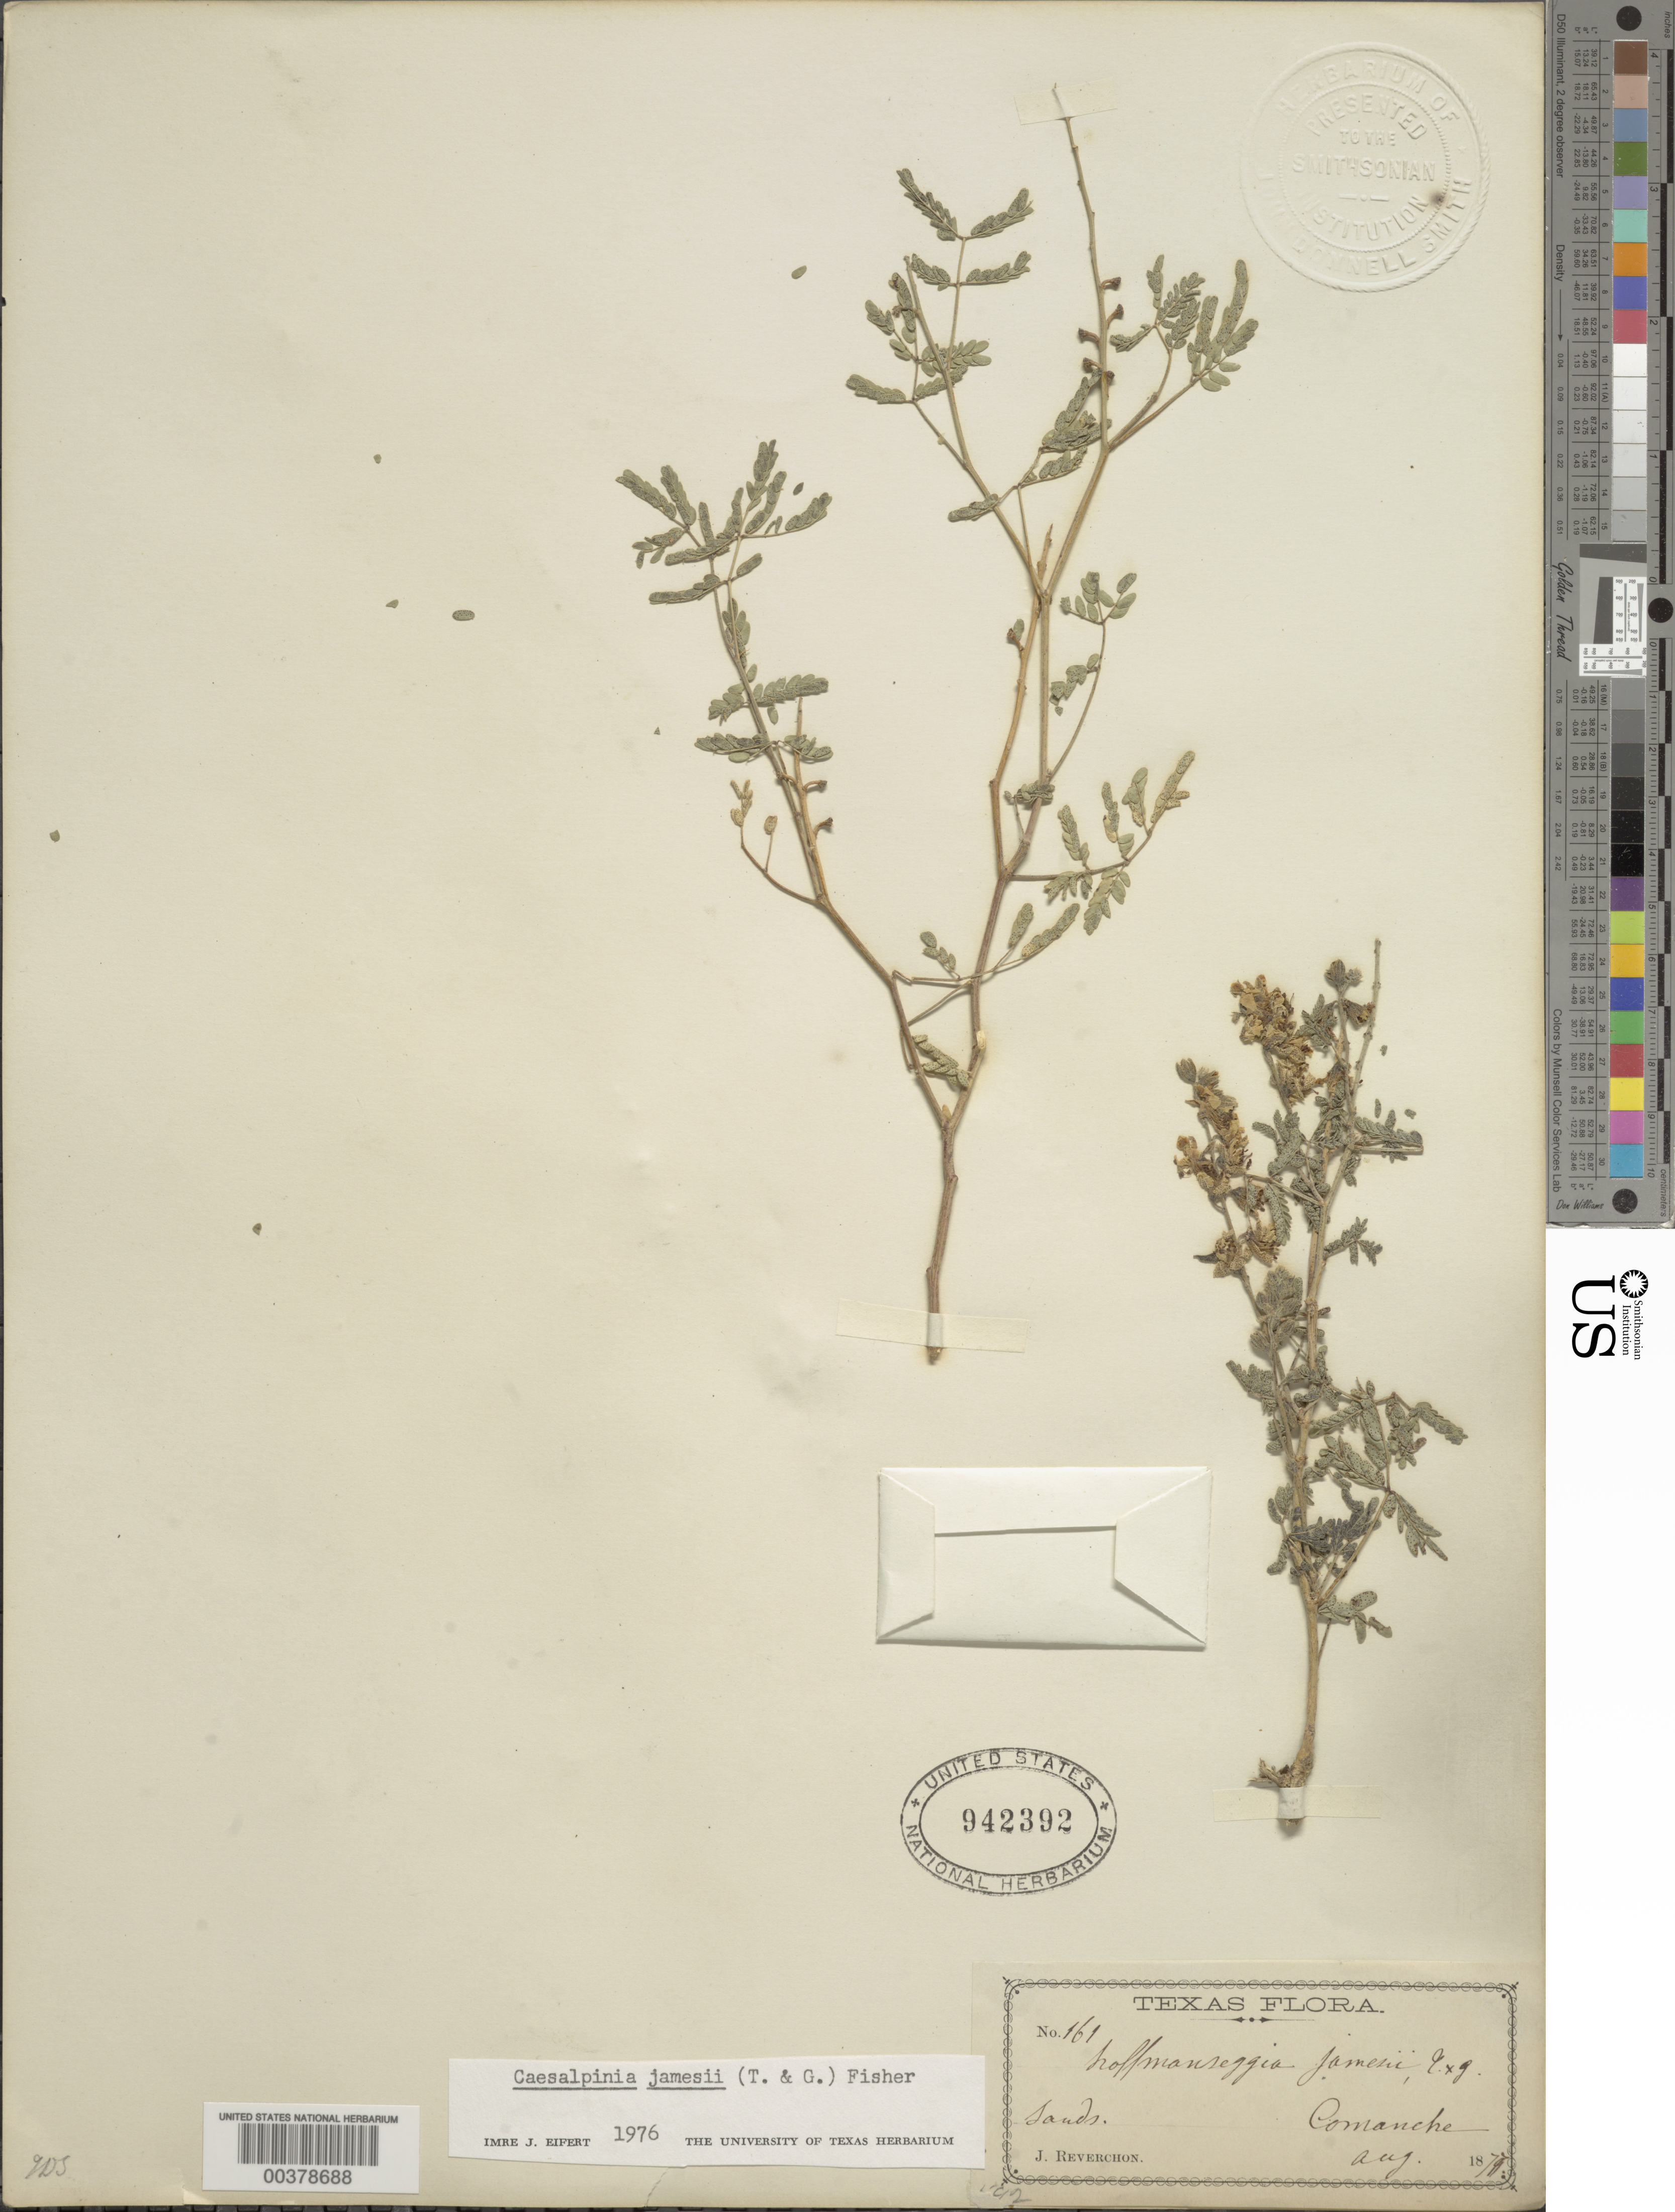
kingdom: Plantae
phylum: Tracheophyta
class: Magnoliopsida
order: Fabales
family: Fabaceae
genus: Pomaria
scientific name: Pomaria jamesii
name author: (Torr. & A. Gray) Walp.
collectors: J. Reverchon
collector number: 161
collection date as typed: Aug 1878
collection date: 1878-08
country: United States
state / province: Texas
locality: Comanche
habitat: Sands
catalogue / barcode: US 942392